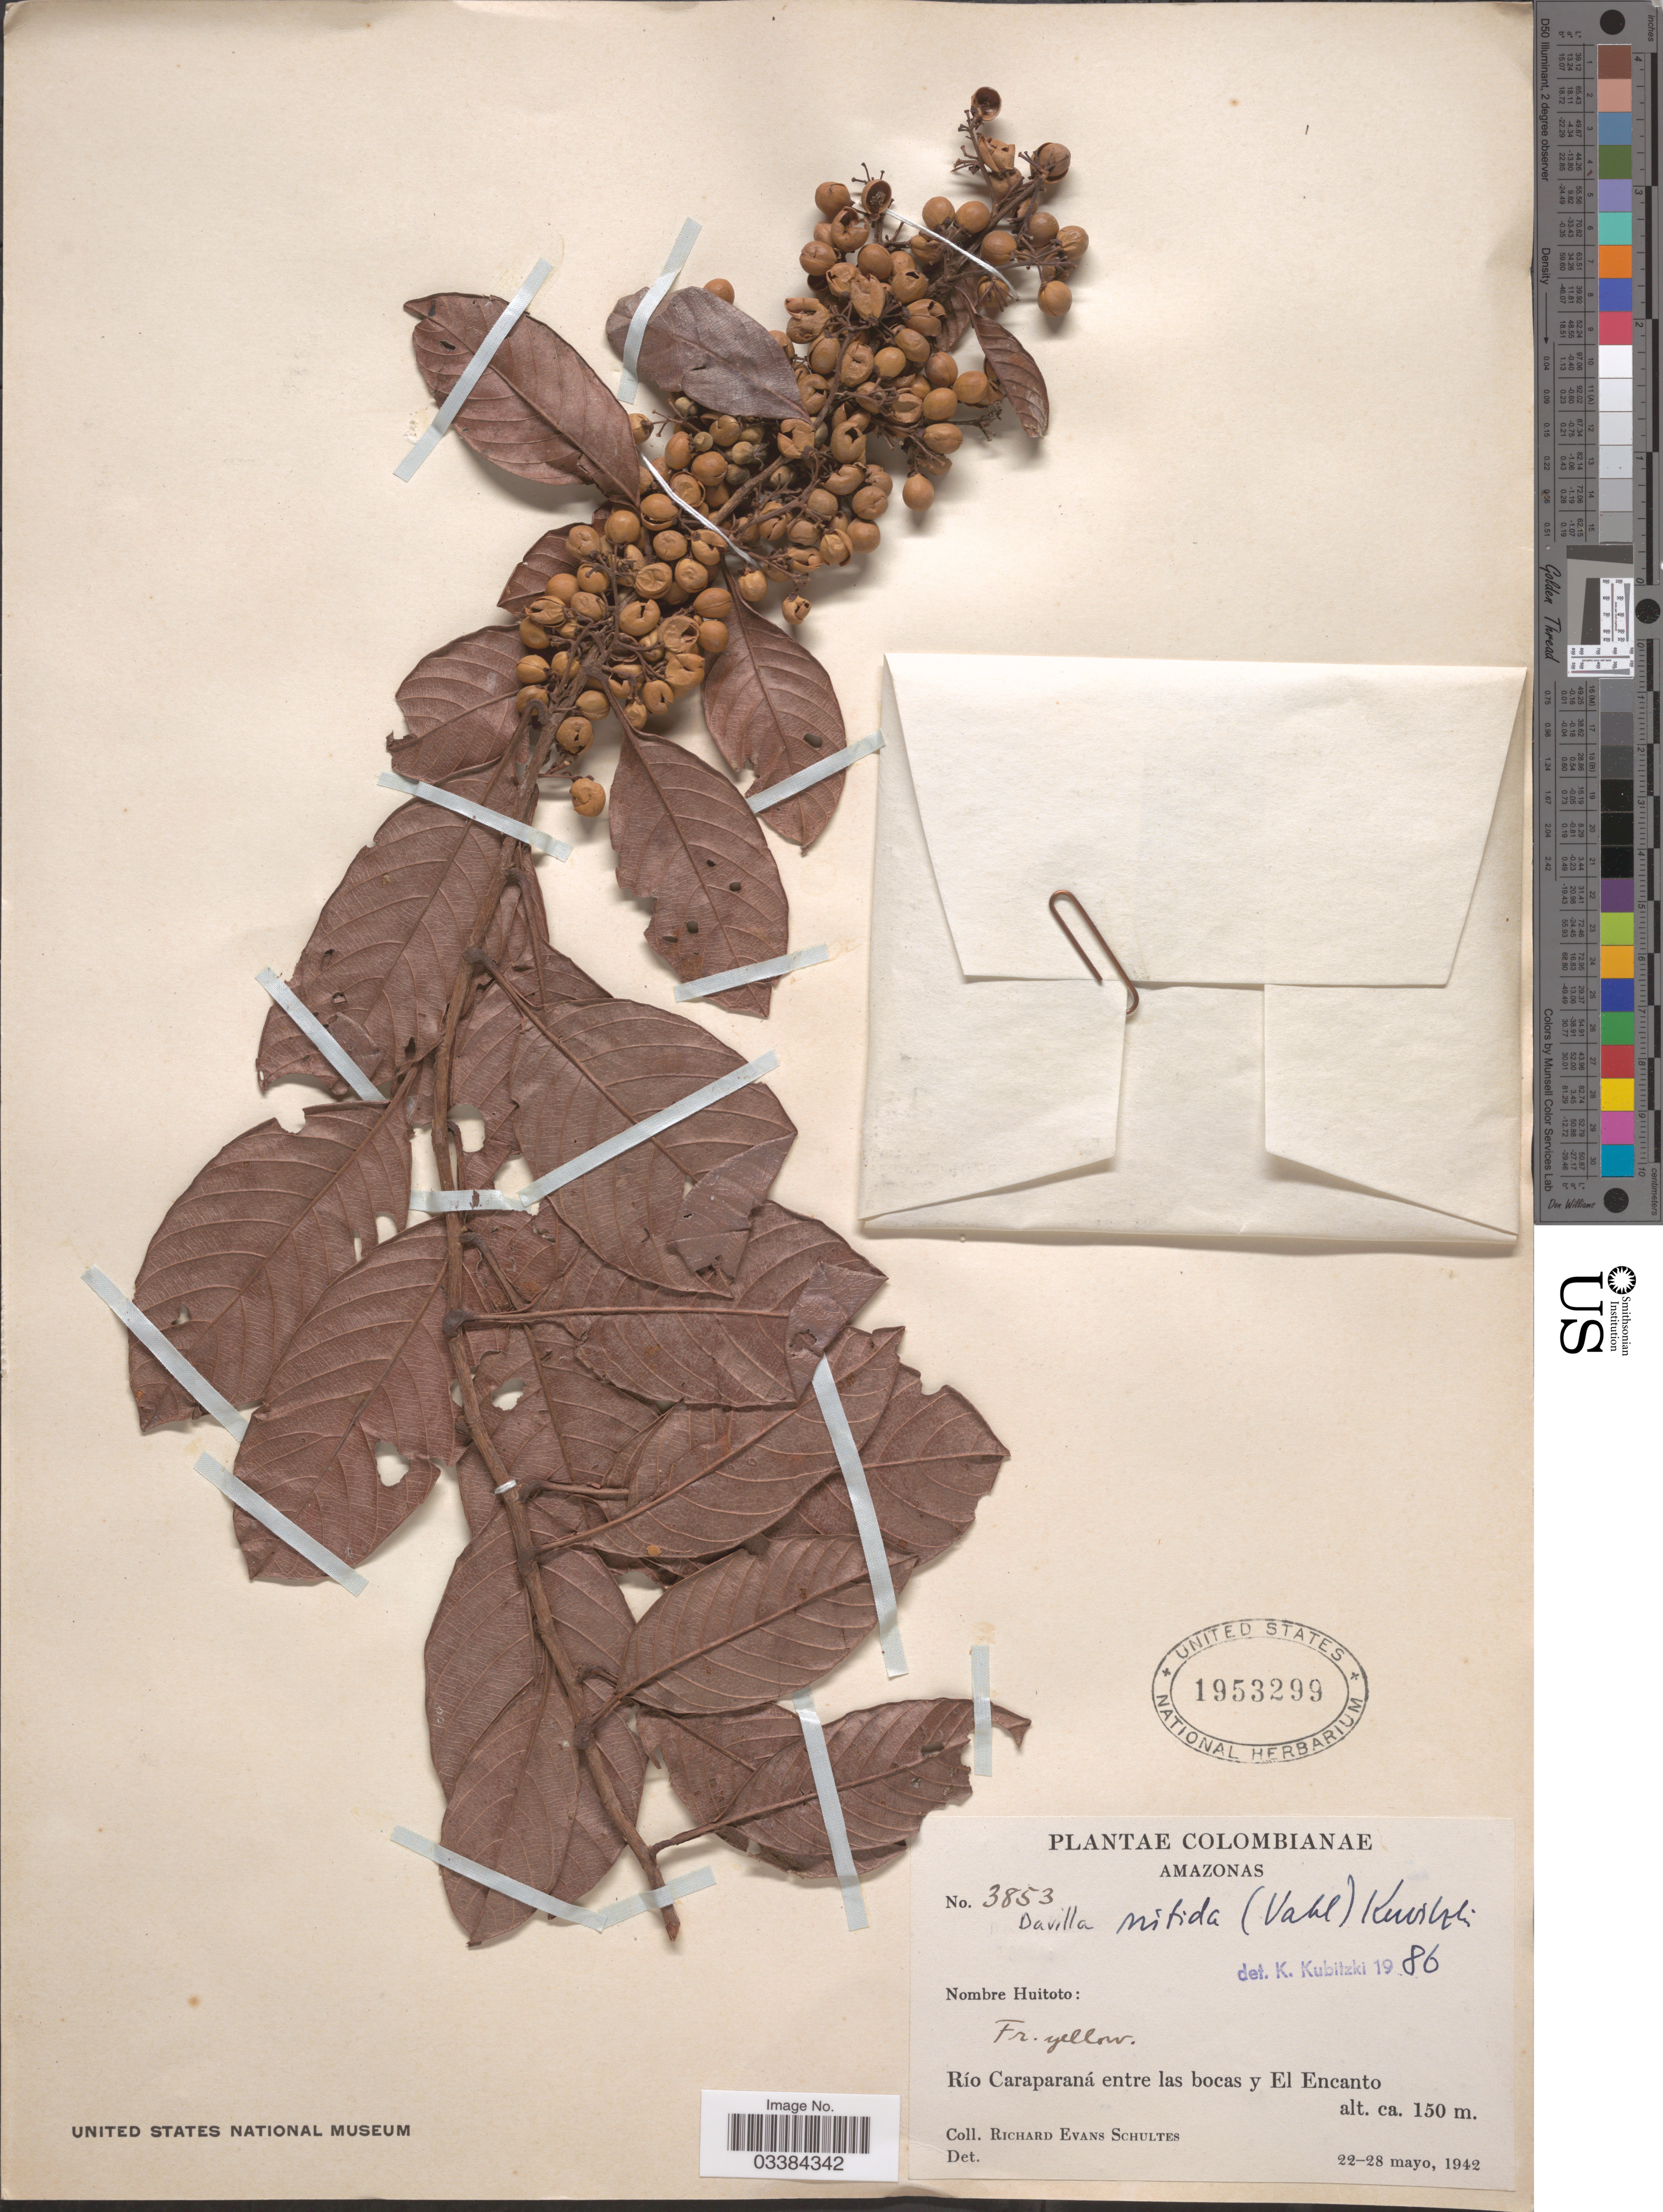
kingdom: Plantae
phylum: Tracheophyta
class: Magnoliopsida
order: Dilleniales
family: Dilleniaceae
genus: Davilla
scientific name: Davilla nitida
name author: (Vahl) Kubitzki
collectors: R. E. Schultes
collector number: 3853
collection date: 1942-05-22/1942-05-28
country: Colombia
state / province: Amazônas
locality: Río Caraparaná entre las bocas y El Encanto.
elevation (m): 150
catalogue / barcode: US 1953299